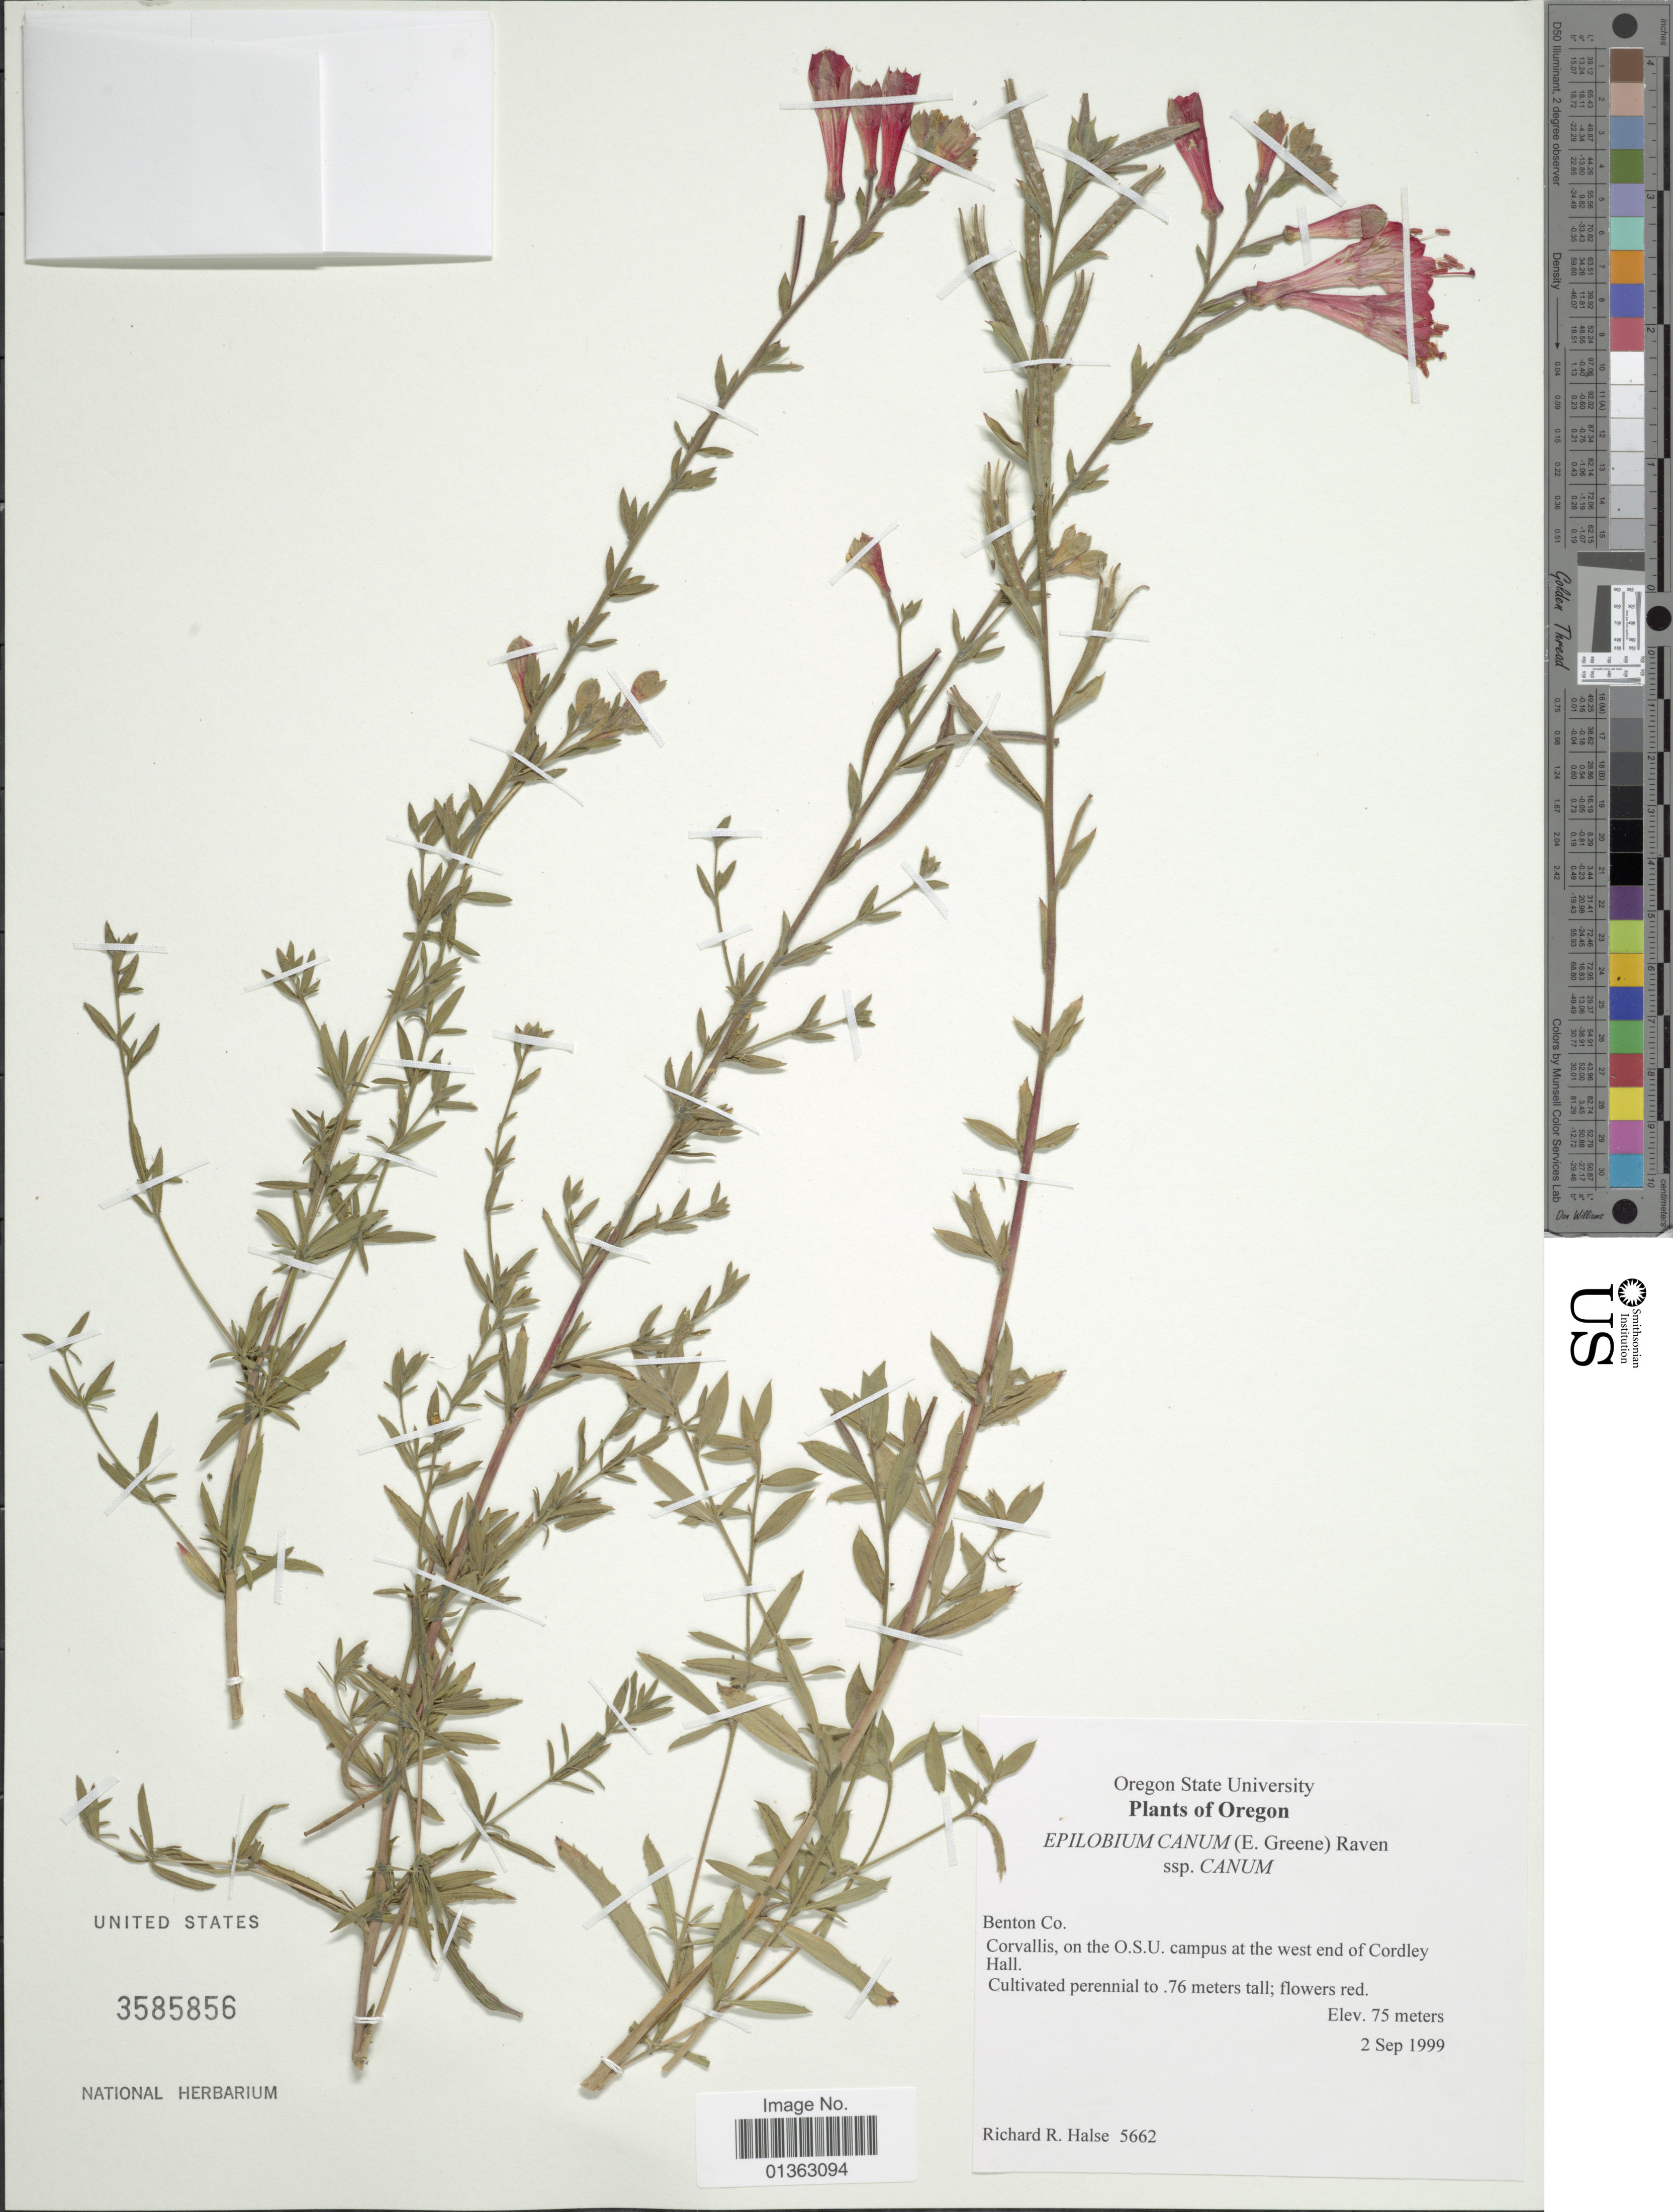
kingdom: Plantae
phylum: Tracheophyta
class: Magnoliopsida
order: Myrtales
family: Onagraceae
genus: Epilobium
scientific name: Epilobium canum subsp. canum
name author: (Greene) P.H. Raven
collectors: R. Halse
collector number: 5662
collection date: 1999-09-02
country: United States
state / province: Oregon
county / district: Benton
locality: Benton Co. Corvallis, on the O.S.U. campus at the west end of Cordley Hall.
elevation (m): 75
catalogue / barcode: US 3585856